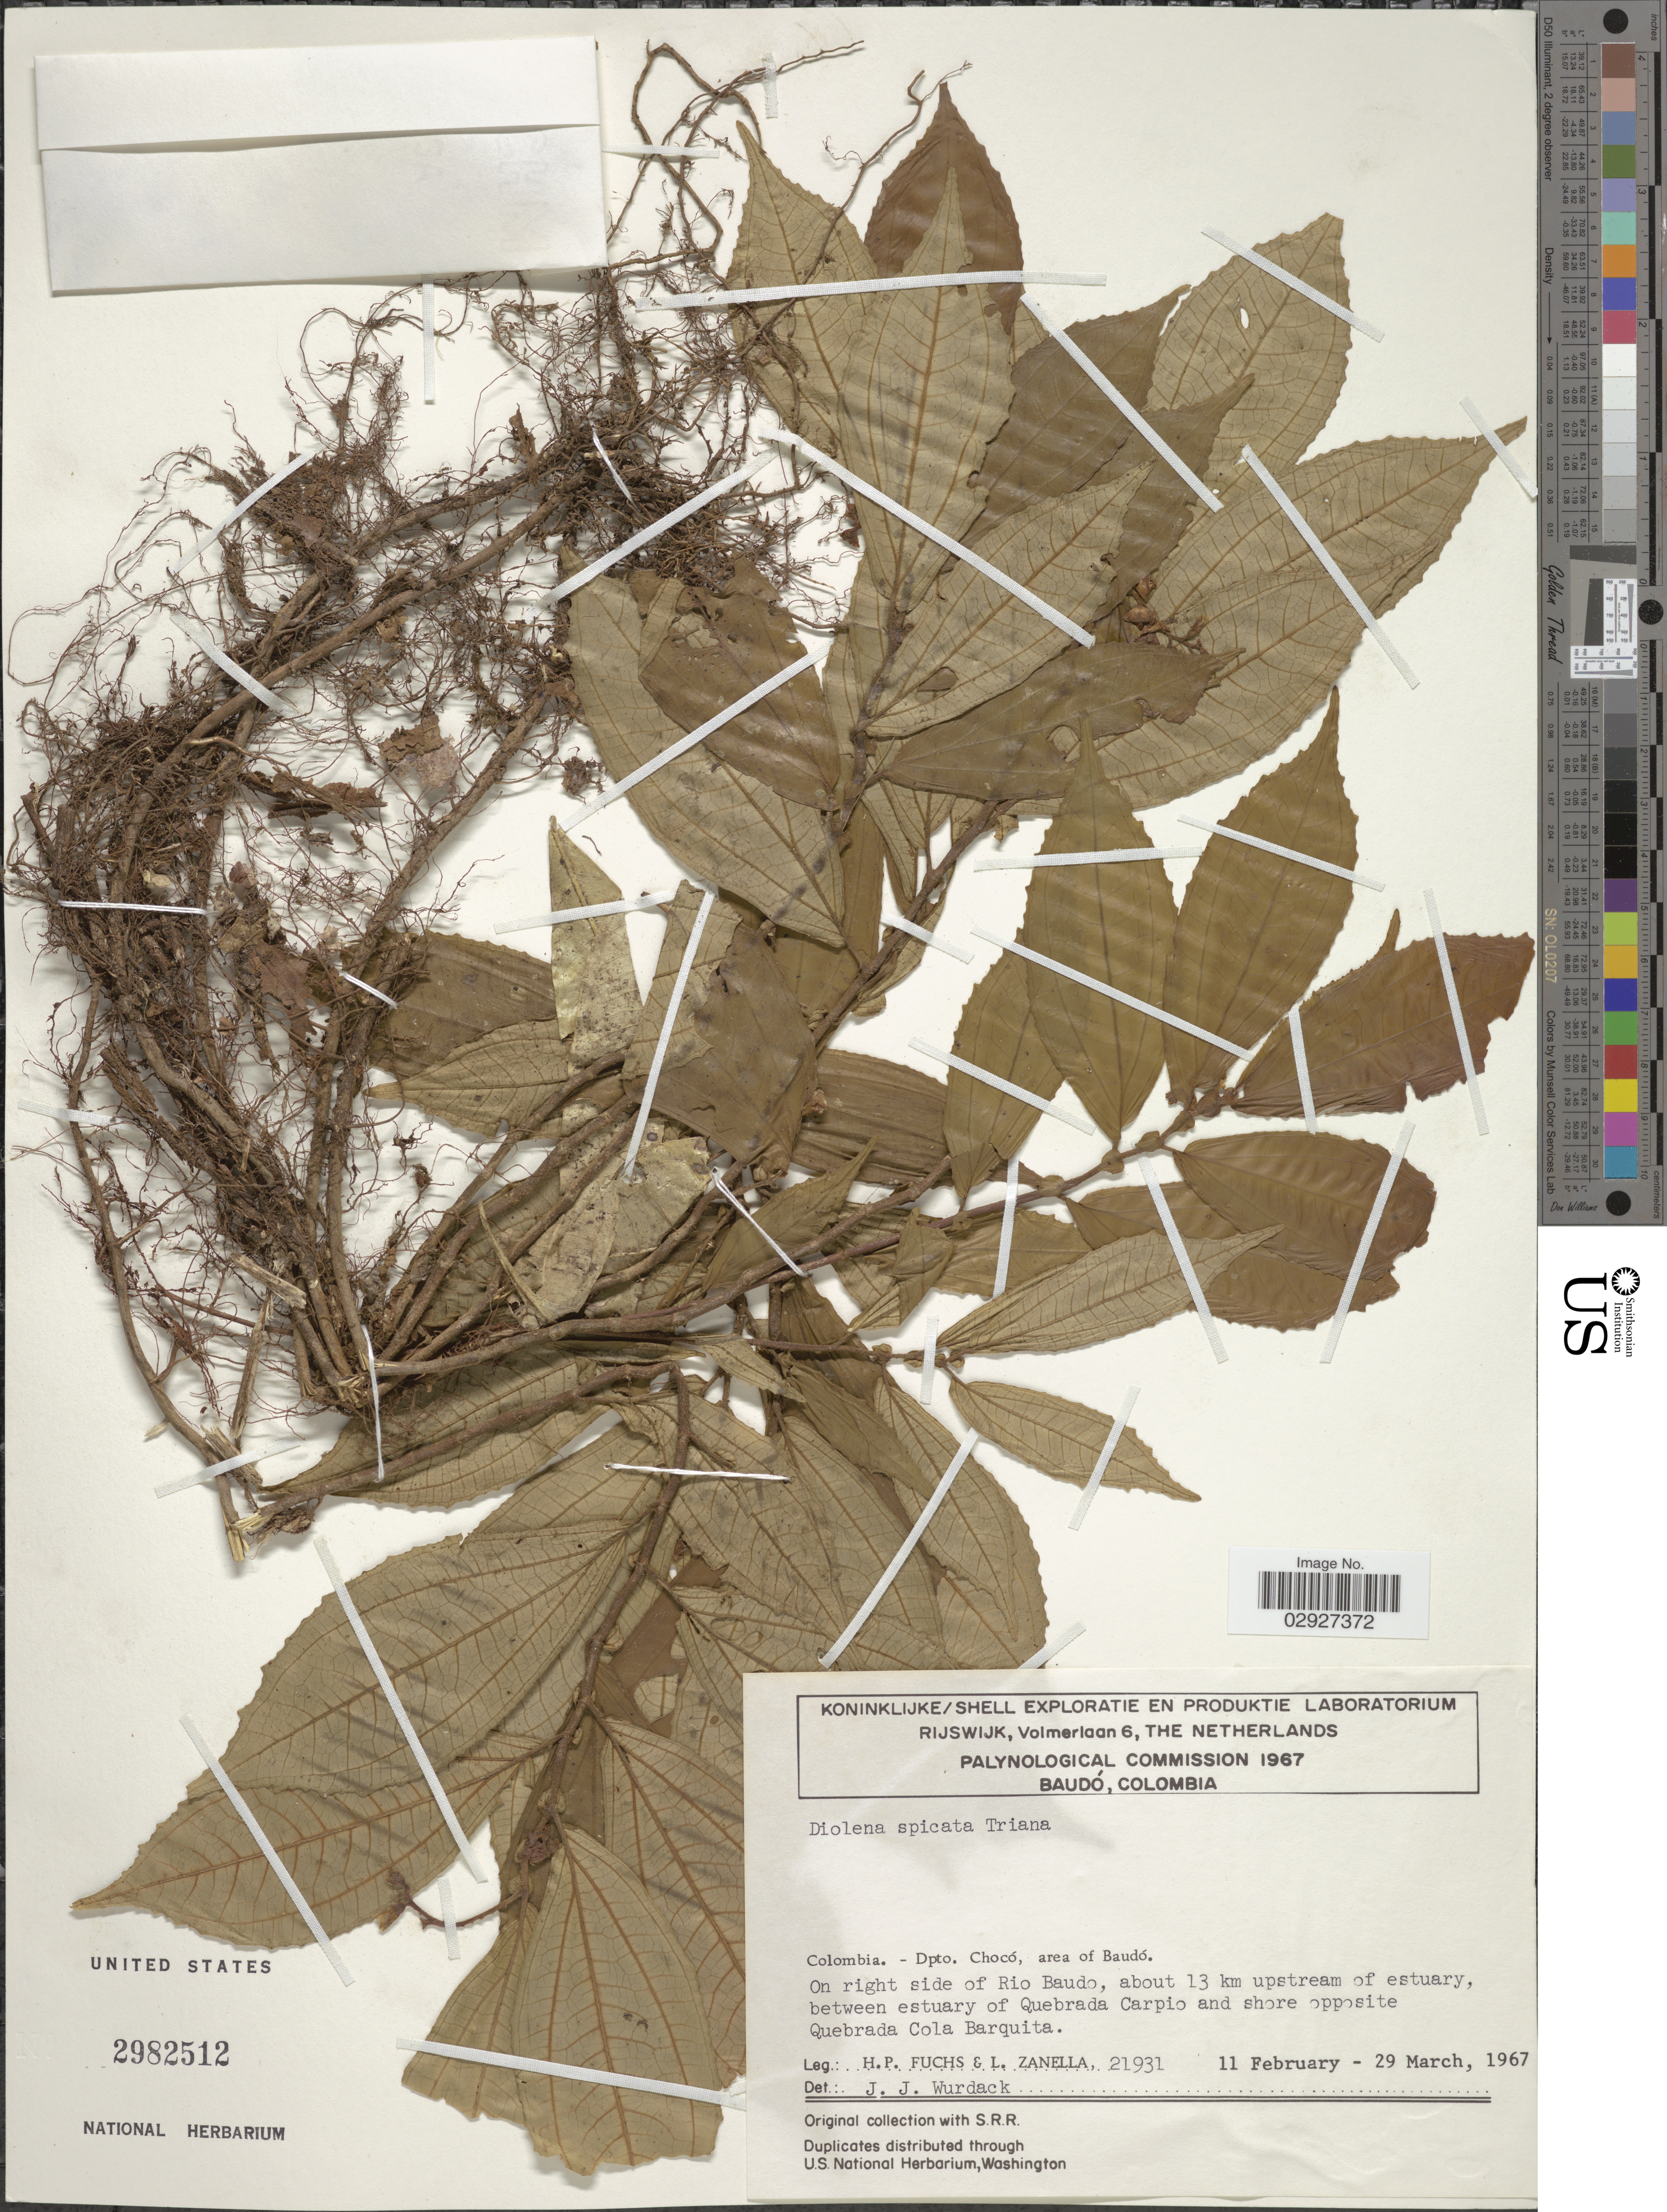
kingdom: Plantae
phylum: Tracheophyta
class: Magnoliopsida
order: Myrtales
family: Melastomataceae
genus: Triolena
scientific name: Triolena spicata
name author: (Triana) L.O. Williams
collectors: H. P. Fuchs & L. Zanella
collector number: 21931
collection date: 1967-02-11/1967-03-29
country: Colombia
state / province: Chocó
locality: Dpto. Choco, area of Baudó, On right side of Rio Baudo, about 13 km upstream of estuary, between estuary of Quebrada Carpio and shore opposite Quebrada Cola Barquita.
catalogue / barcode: US 2982512